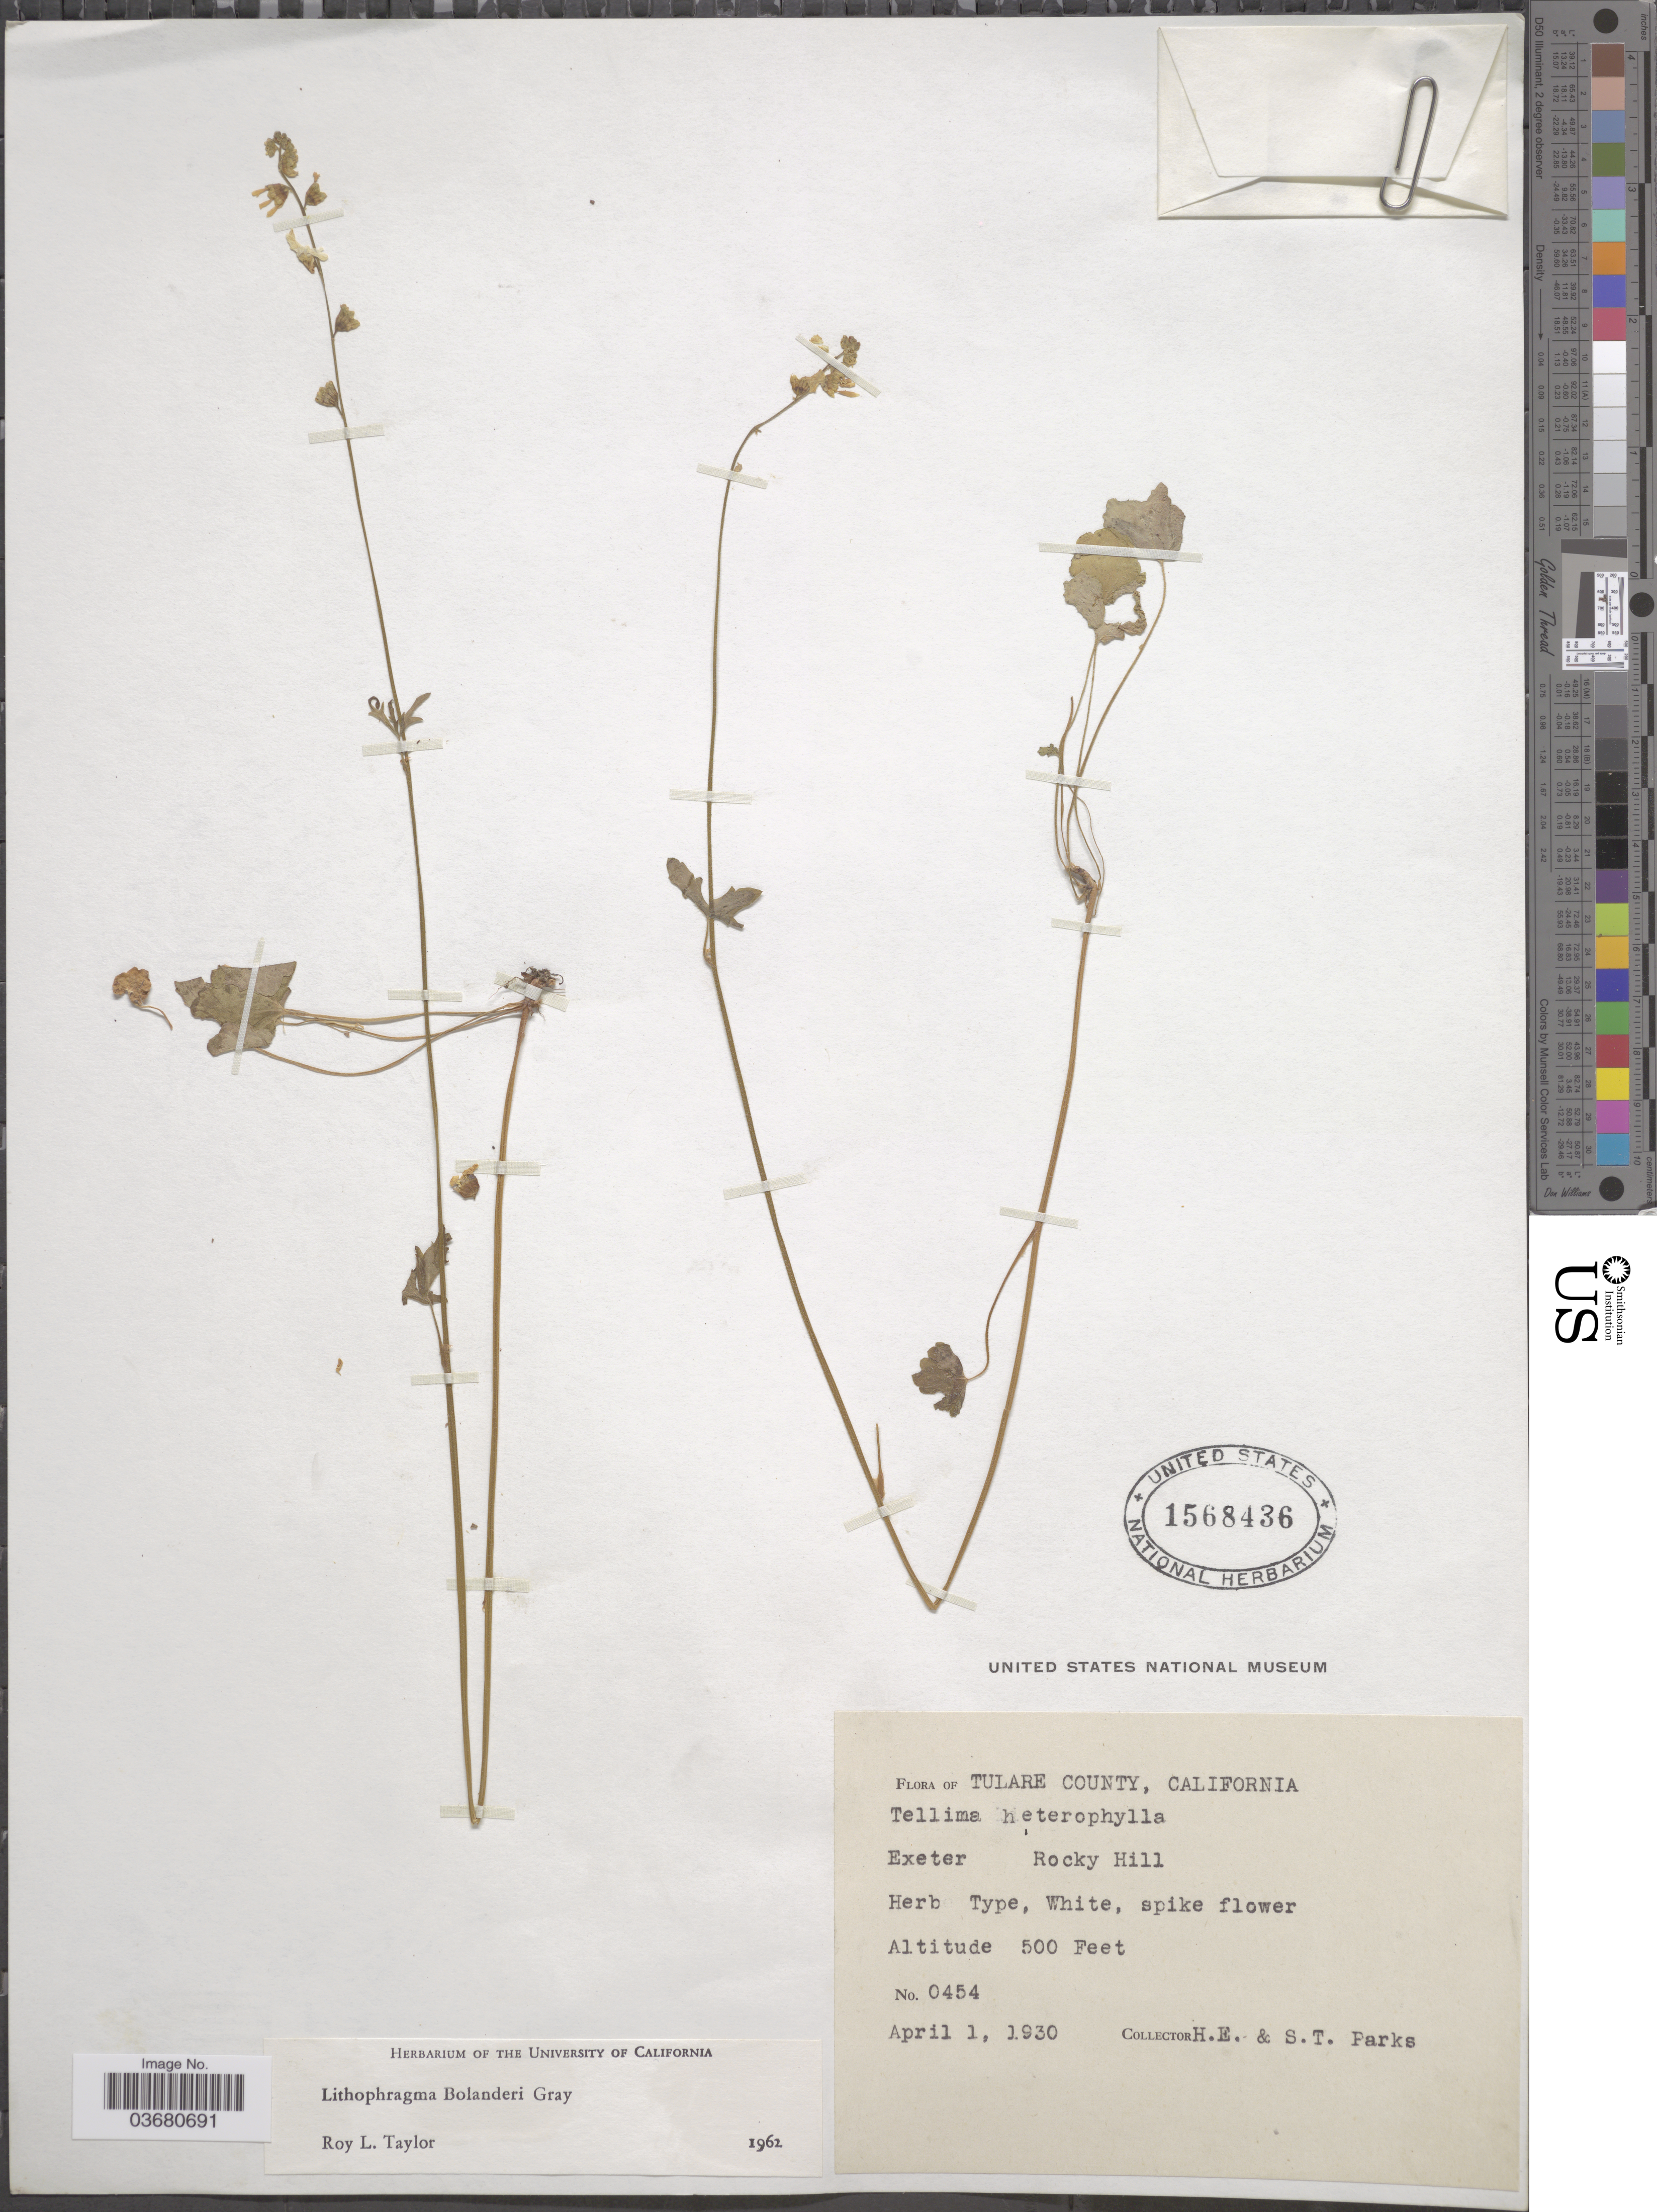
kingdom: Plantae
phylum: Tracheophyta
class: Magnoliopsida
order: Saxifragales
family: Saxifragaceae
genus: Lithophragma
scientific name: Lithophragma bolanderi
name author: A. Gray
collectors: H. E. Parks & S. Parks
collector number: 0454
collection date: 1930-04-01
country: United States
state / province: California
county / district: Tulare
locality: Tulare County. Exeter Rocky Hill.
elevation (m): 152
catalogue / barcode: US 1568436